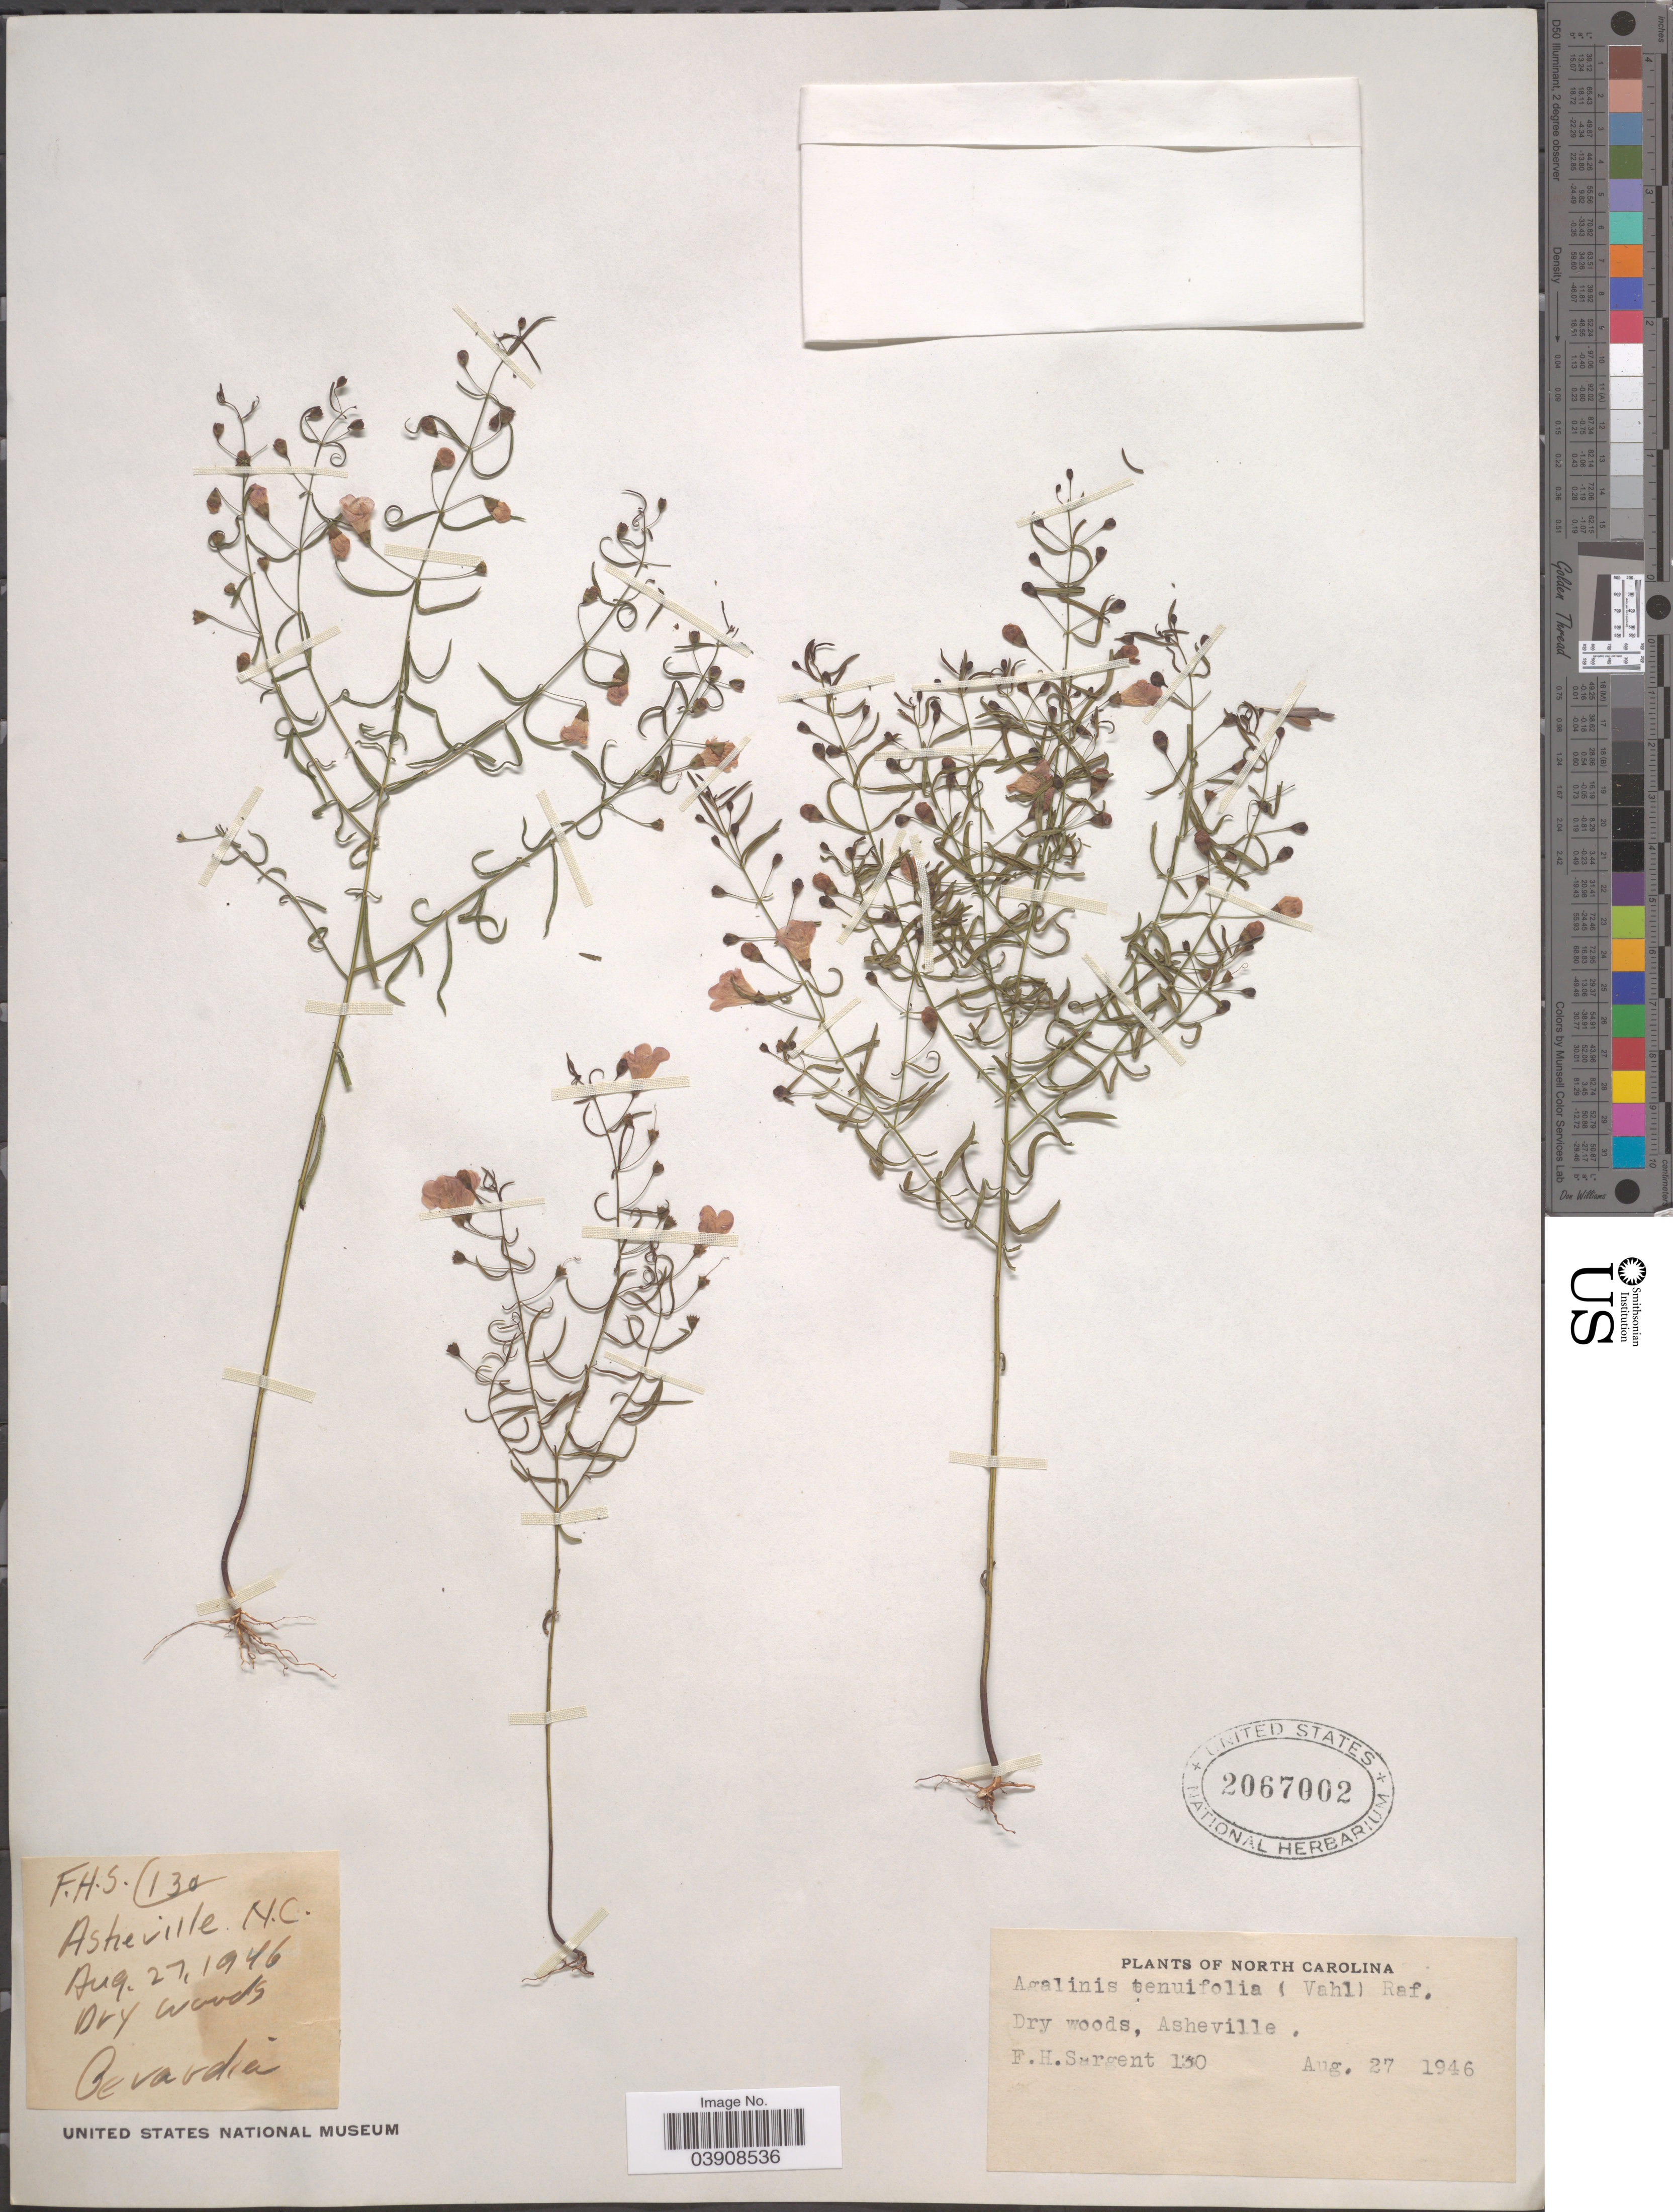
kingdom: Plantae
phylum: Tracheophyta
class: Magnoliopsida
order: Lamiales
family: Orobanchaceae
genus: Agalinis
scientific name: Agalinis tenuifolia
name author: (Vahl) Raf.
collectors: F. H. Sargent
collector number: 130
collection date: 1946-08-27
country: United States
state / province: North Carolina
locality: Asheville.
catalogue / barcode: US 2067002